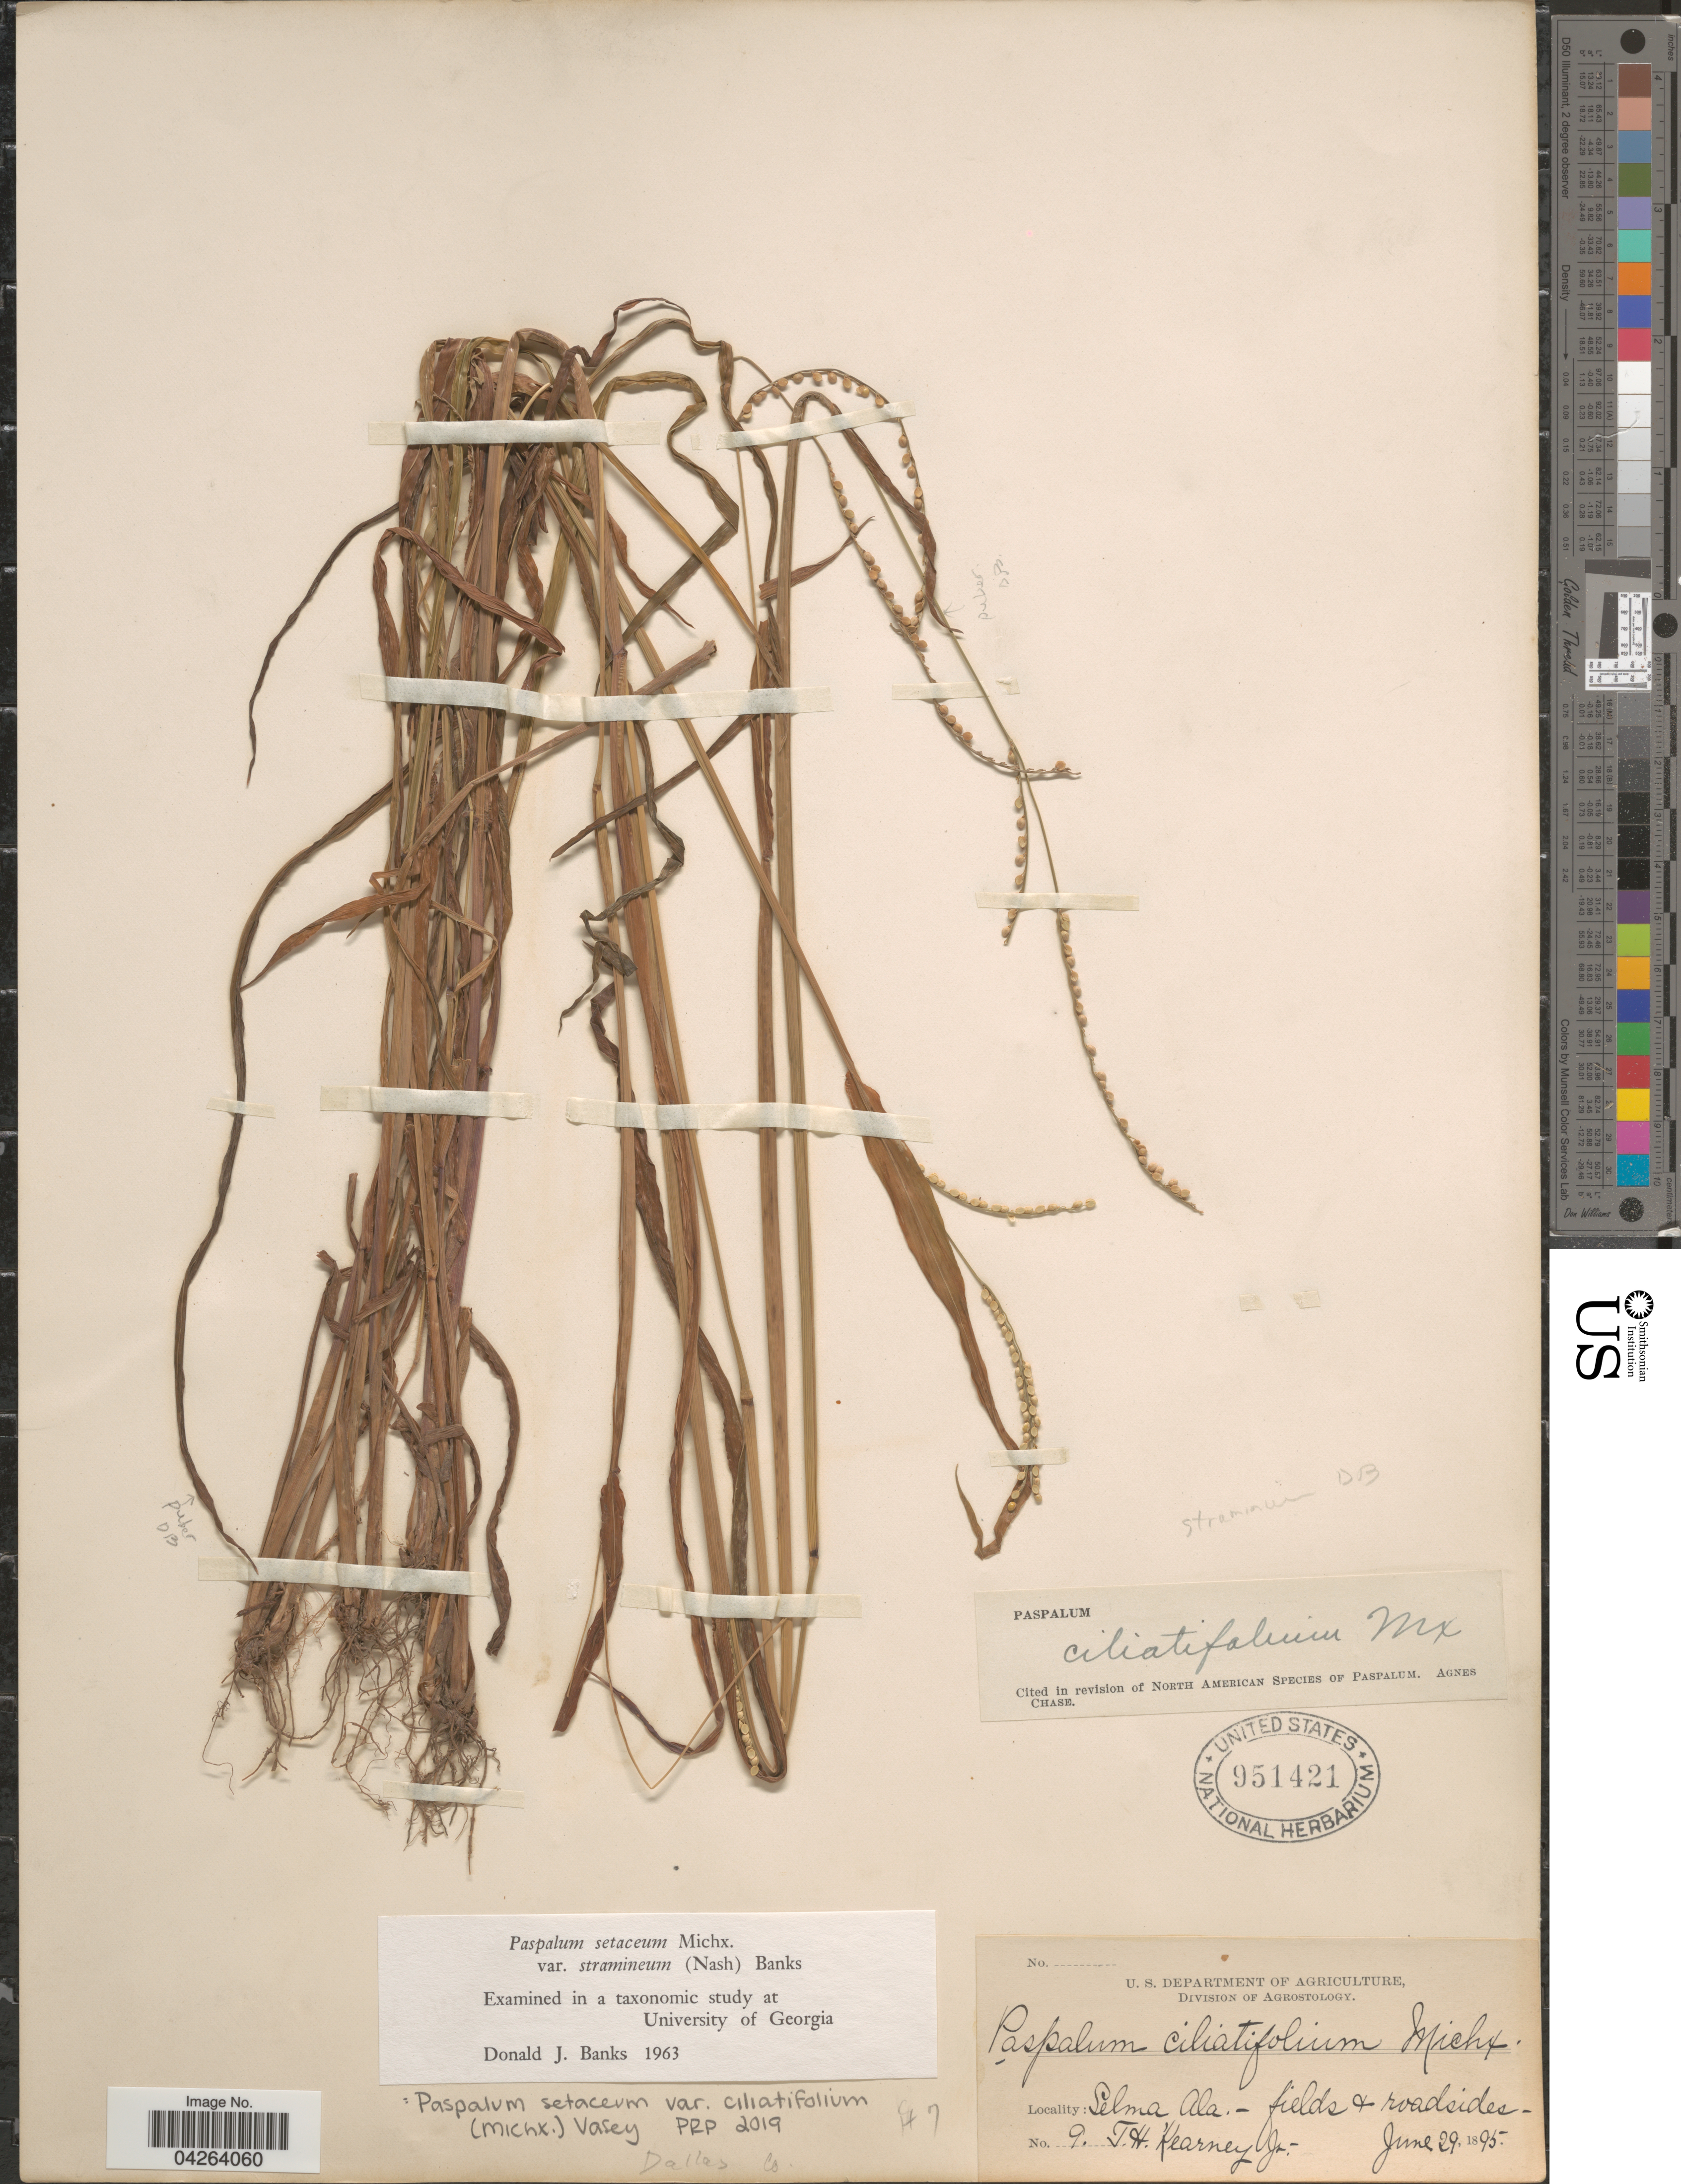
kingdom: Plantae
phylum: Tracheophyta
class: Liliopsida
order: Poales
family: Poaceae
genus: Paspalum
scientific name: Paspalum setaceum var. ciliatifolium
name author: (Michx.) Vasey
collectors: T. H. Kearney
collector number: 9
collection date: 1895-06-29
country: United States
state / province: Alabama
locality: Selma,-fields & roadsides. Dallas Co.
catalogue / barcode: US 951421